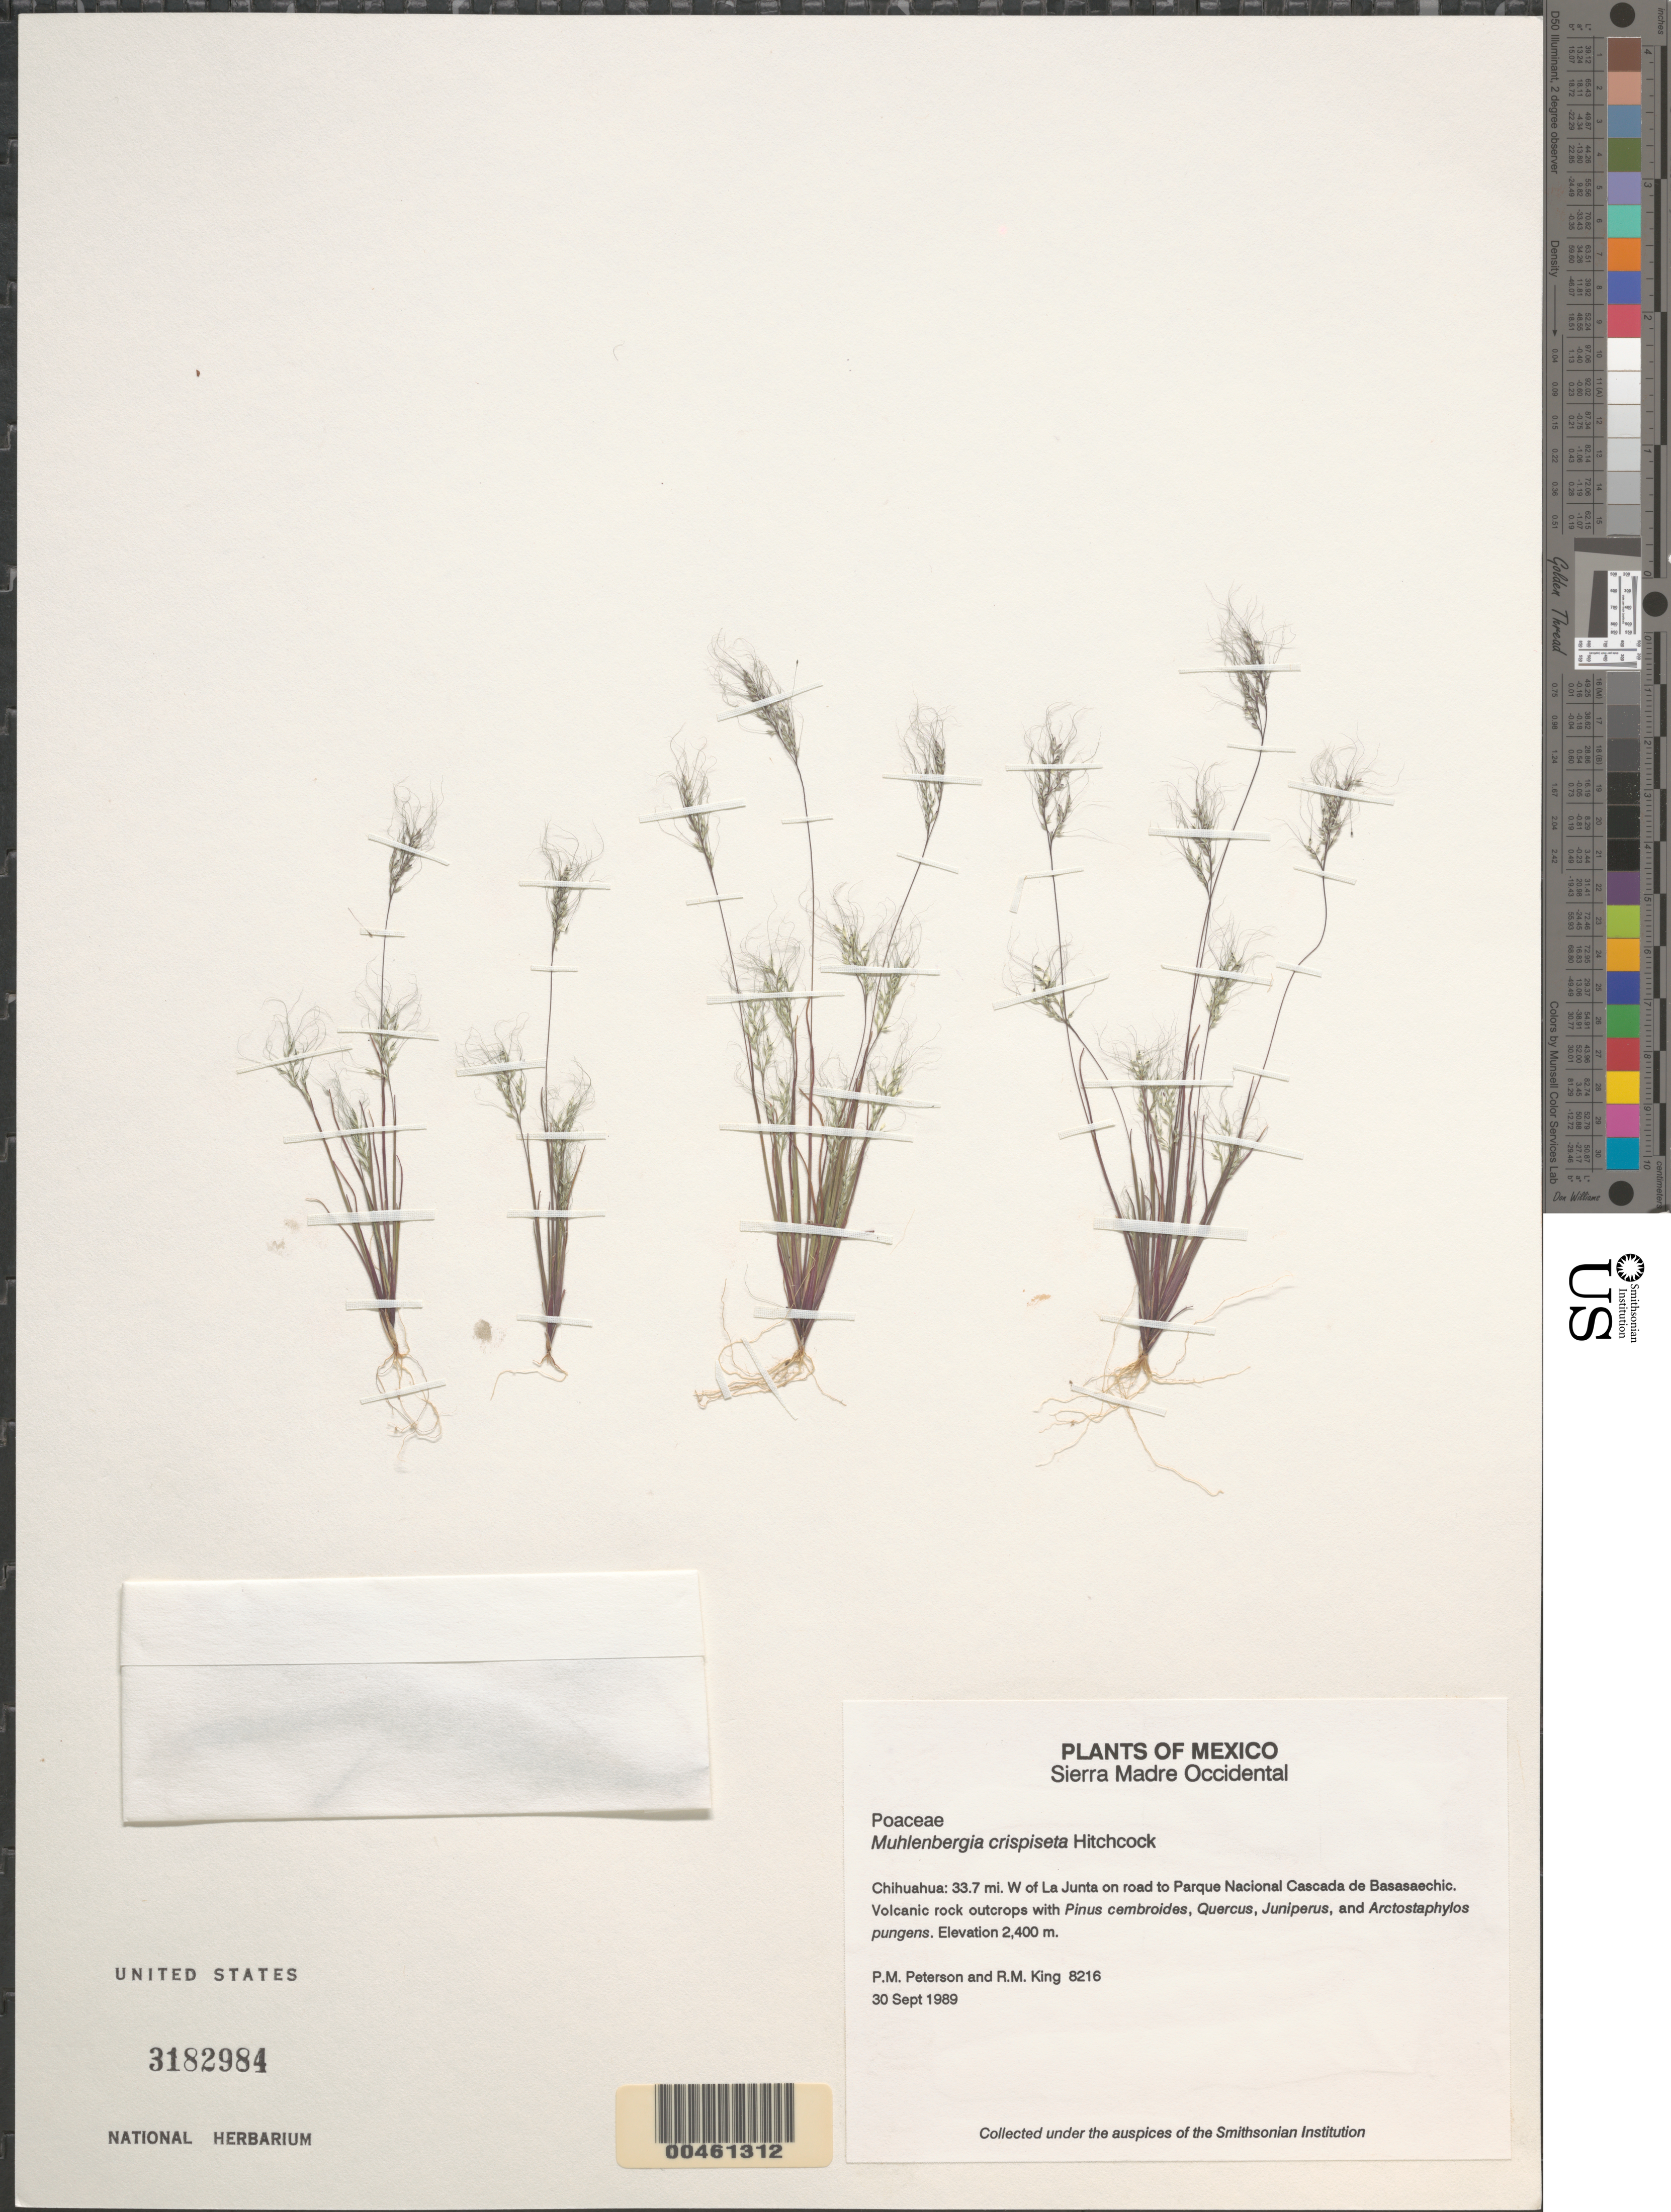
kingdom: Plantae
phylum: Tracheophyta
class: Liliopsida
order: Poales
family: Poaceae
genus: Muhlenbergia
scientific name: Muhlenbergia crispiseta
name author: Hitchc.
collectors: P. M. Peterson & R. M. King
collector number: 08216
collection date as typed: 30 Sep 1989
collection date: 1989-09-30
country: Mexico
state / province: Chihuahua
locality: Sierra Madre Occidental, 33.7 mi. W of La Junta on road to Parque Nacional Cascada de Basasaechic.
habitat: Volcanic rock outcrops with Pinus cembroides, Quercus, Juniperus, and Arctostaphylos pungens.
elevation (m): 2400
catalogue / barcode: US 3182984